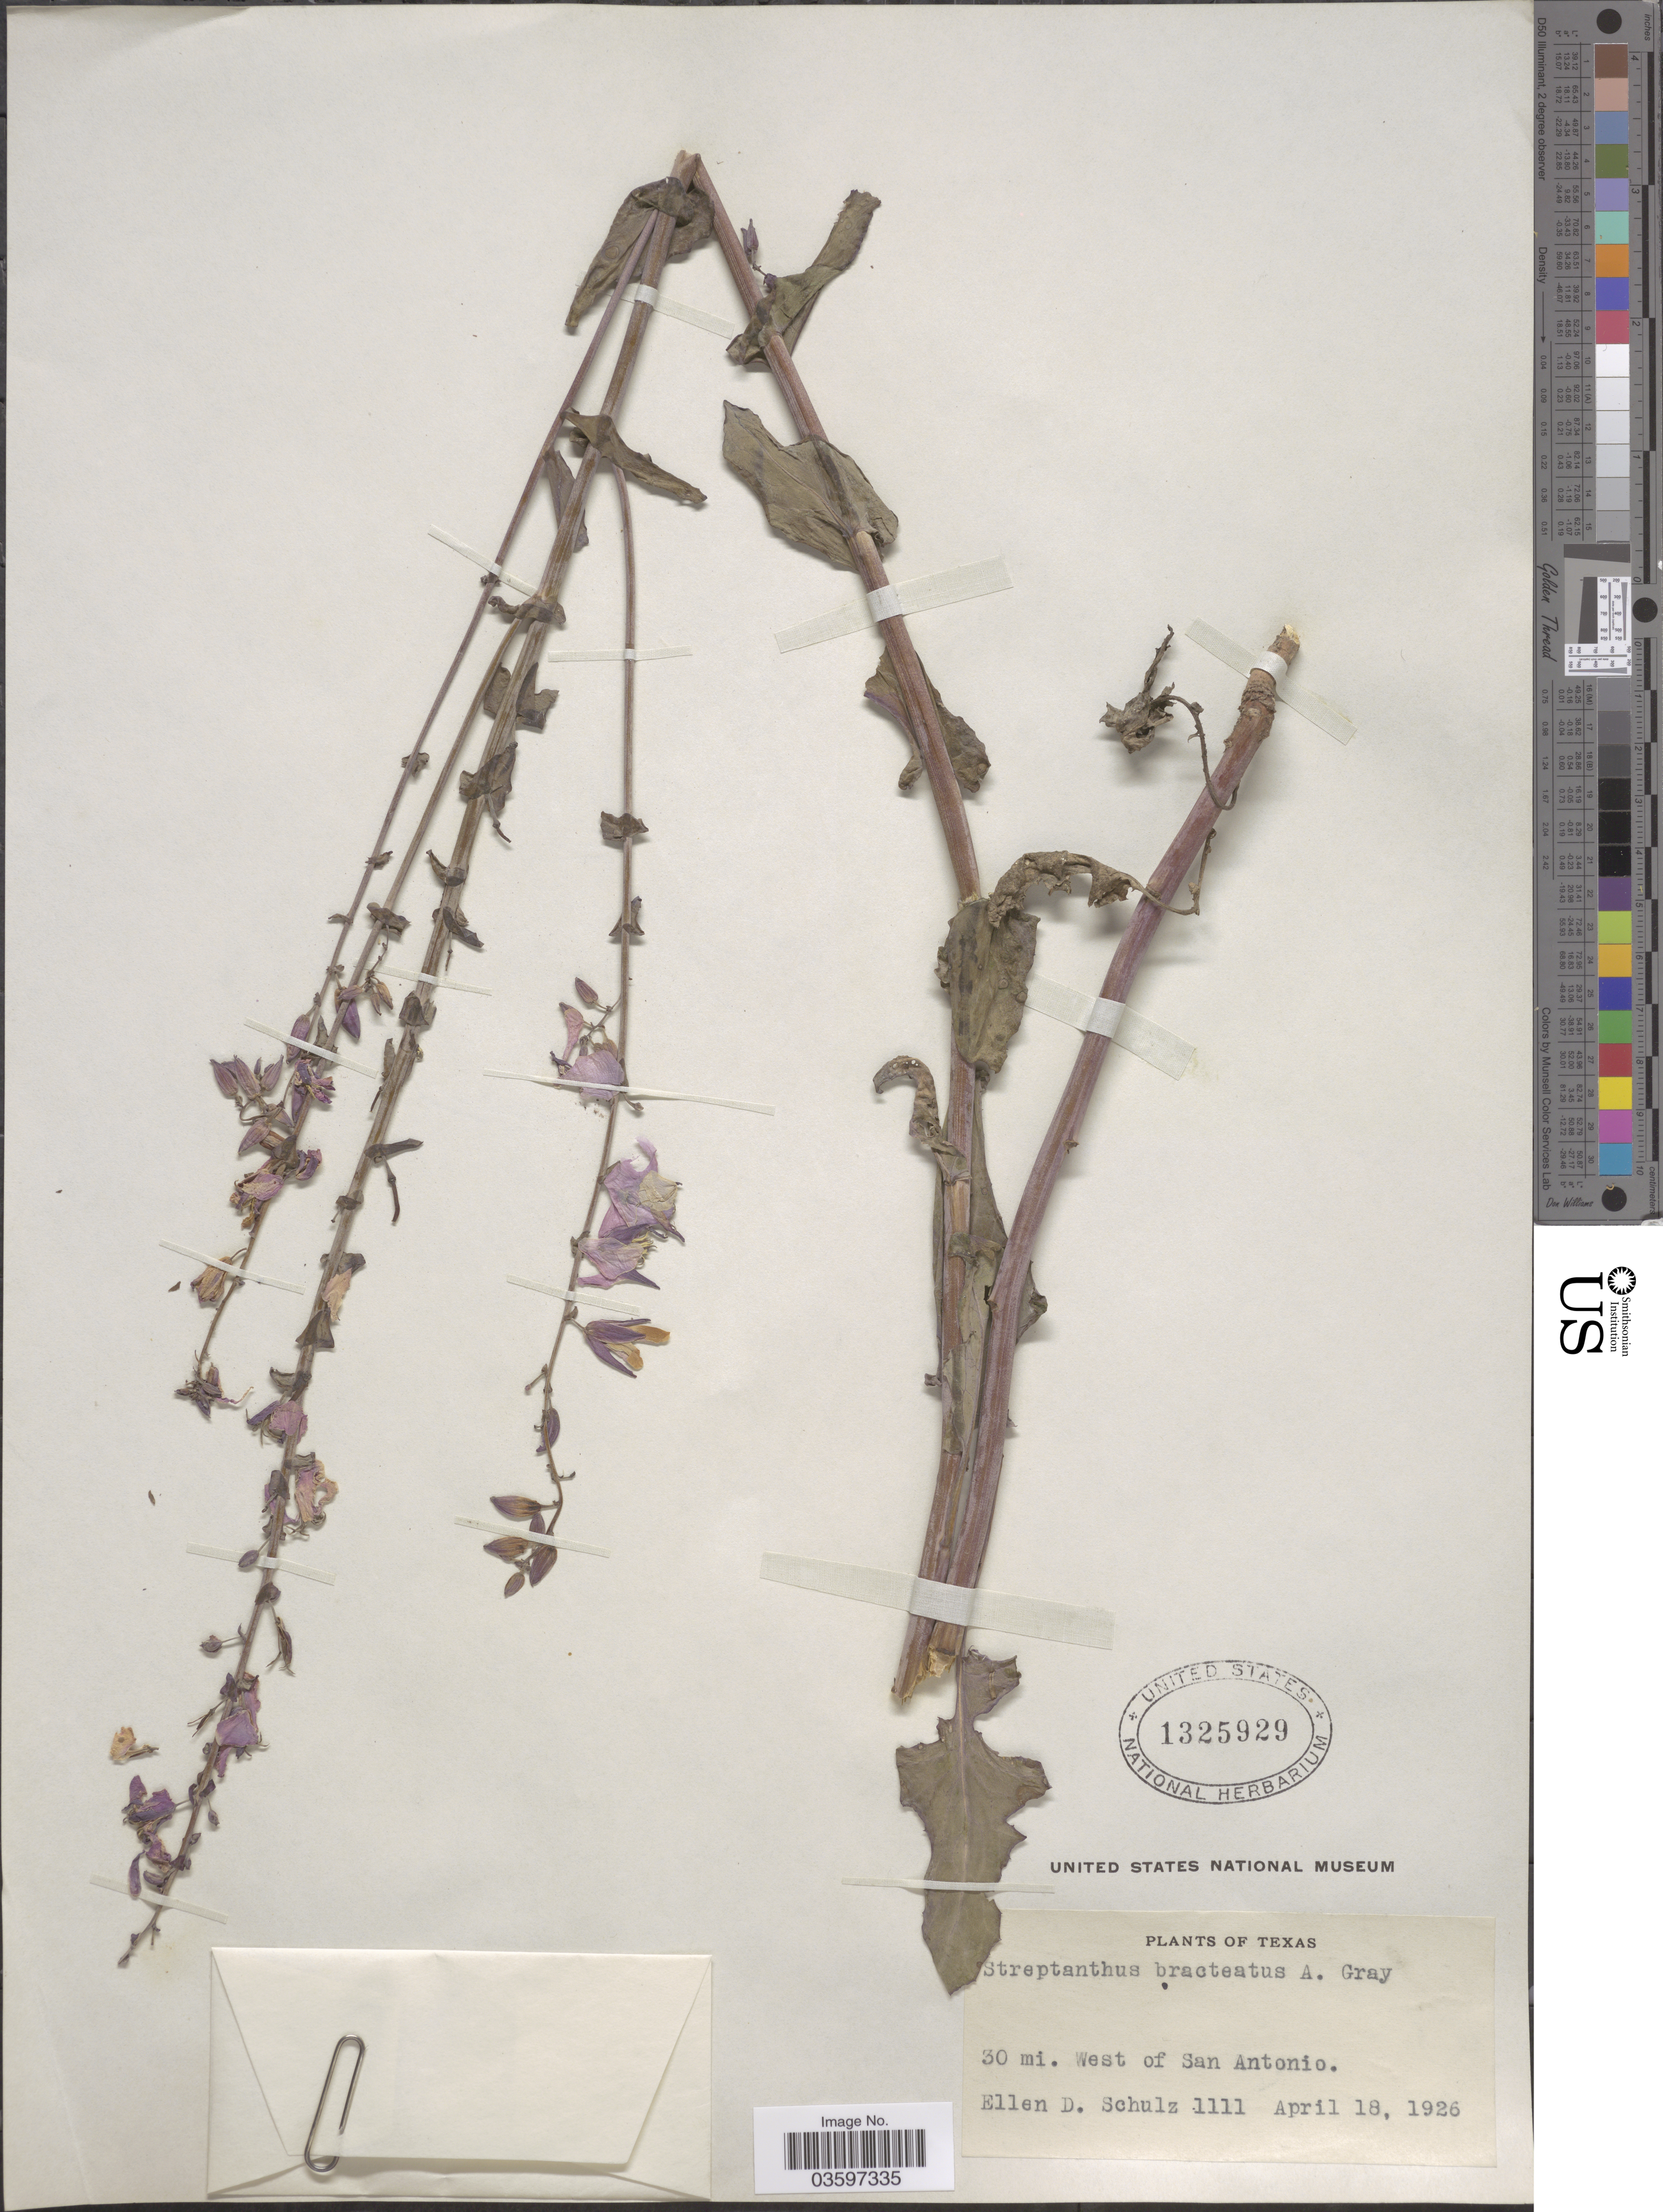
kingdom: Plantae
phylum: Tracheophyta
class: Magnoliopsida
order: Brassicales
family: Brassicaceae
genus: Streptanthus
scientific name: Streptanthus bracteatus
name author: A. Gray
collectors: E. D. Schulz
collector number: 1111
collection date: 1926-04-18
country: United States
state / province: Texas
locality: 30 mi. West of San Antonio.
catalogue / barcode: US 1325929